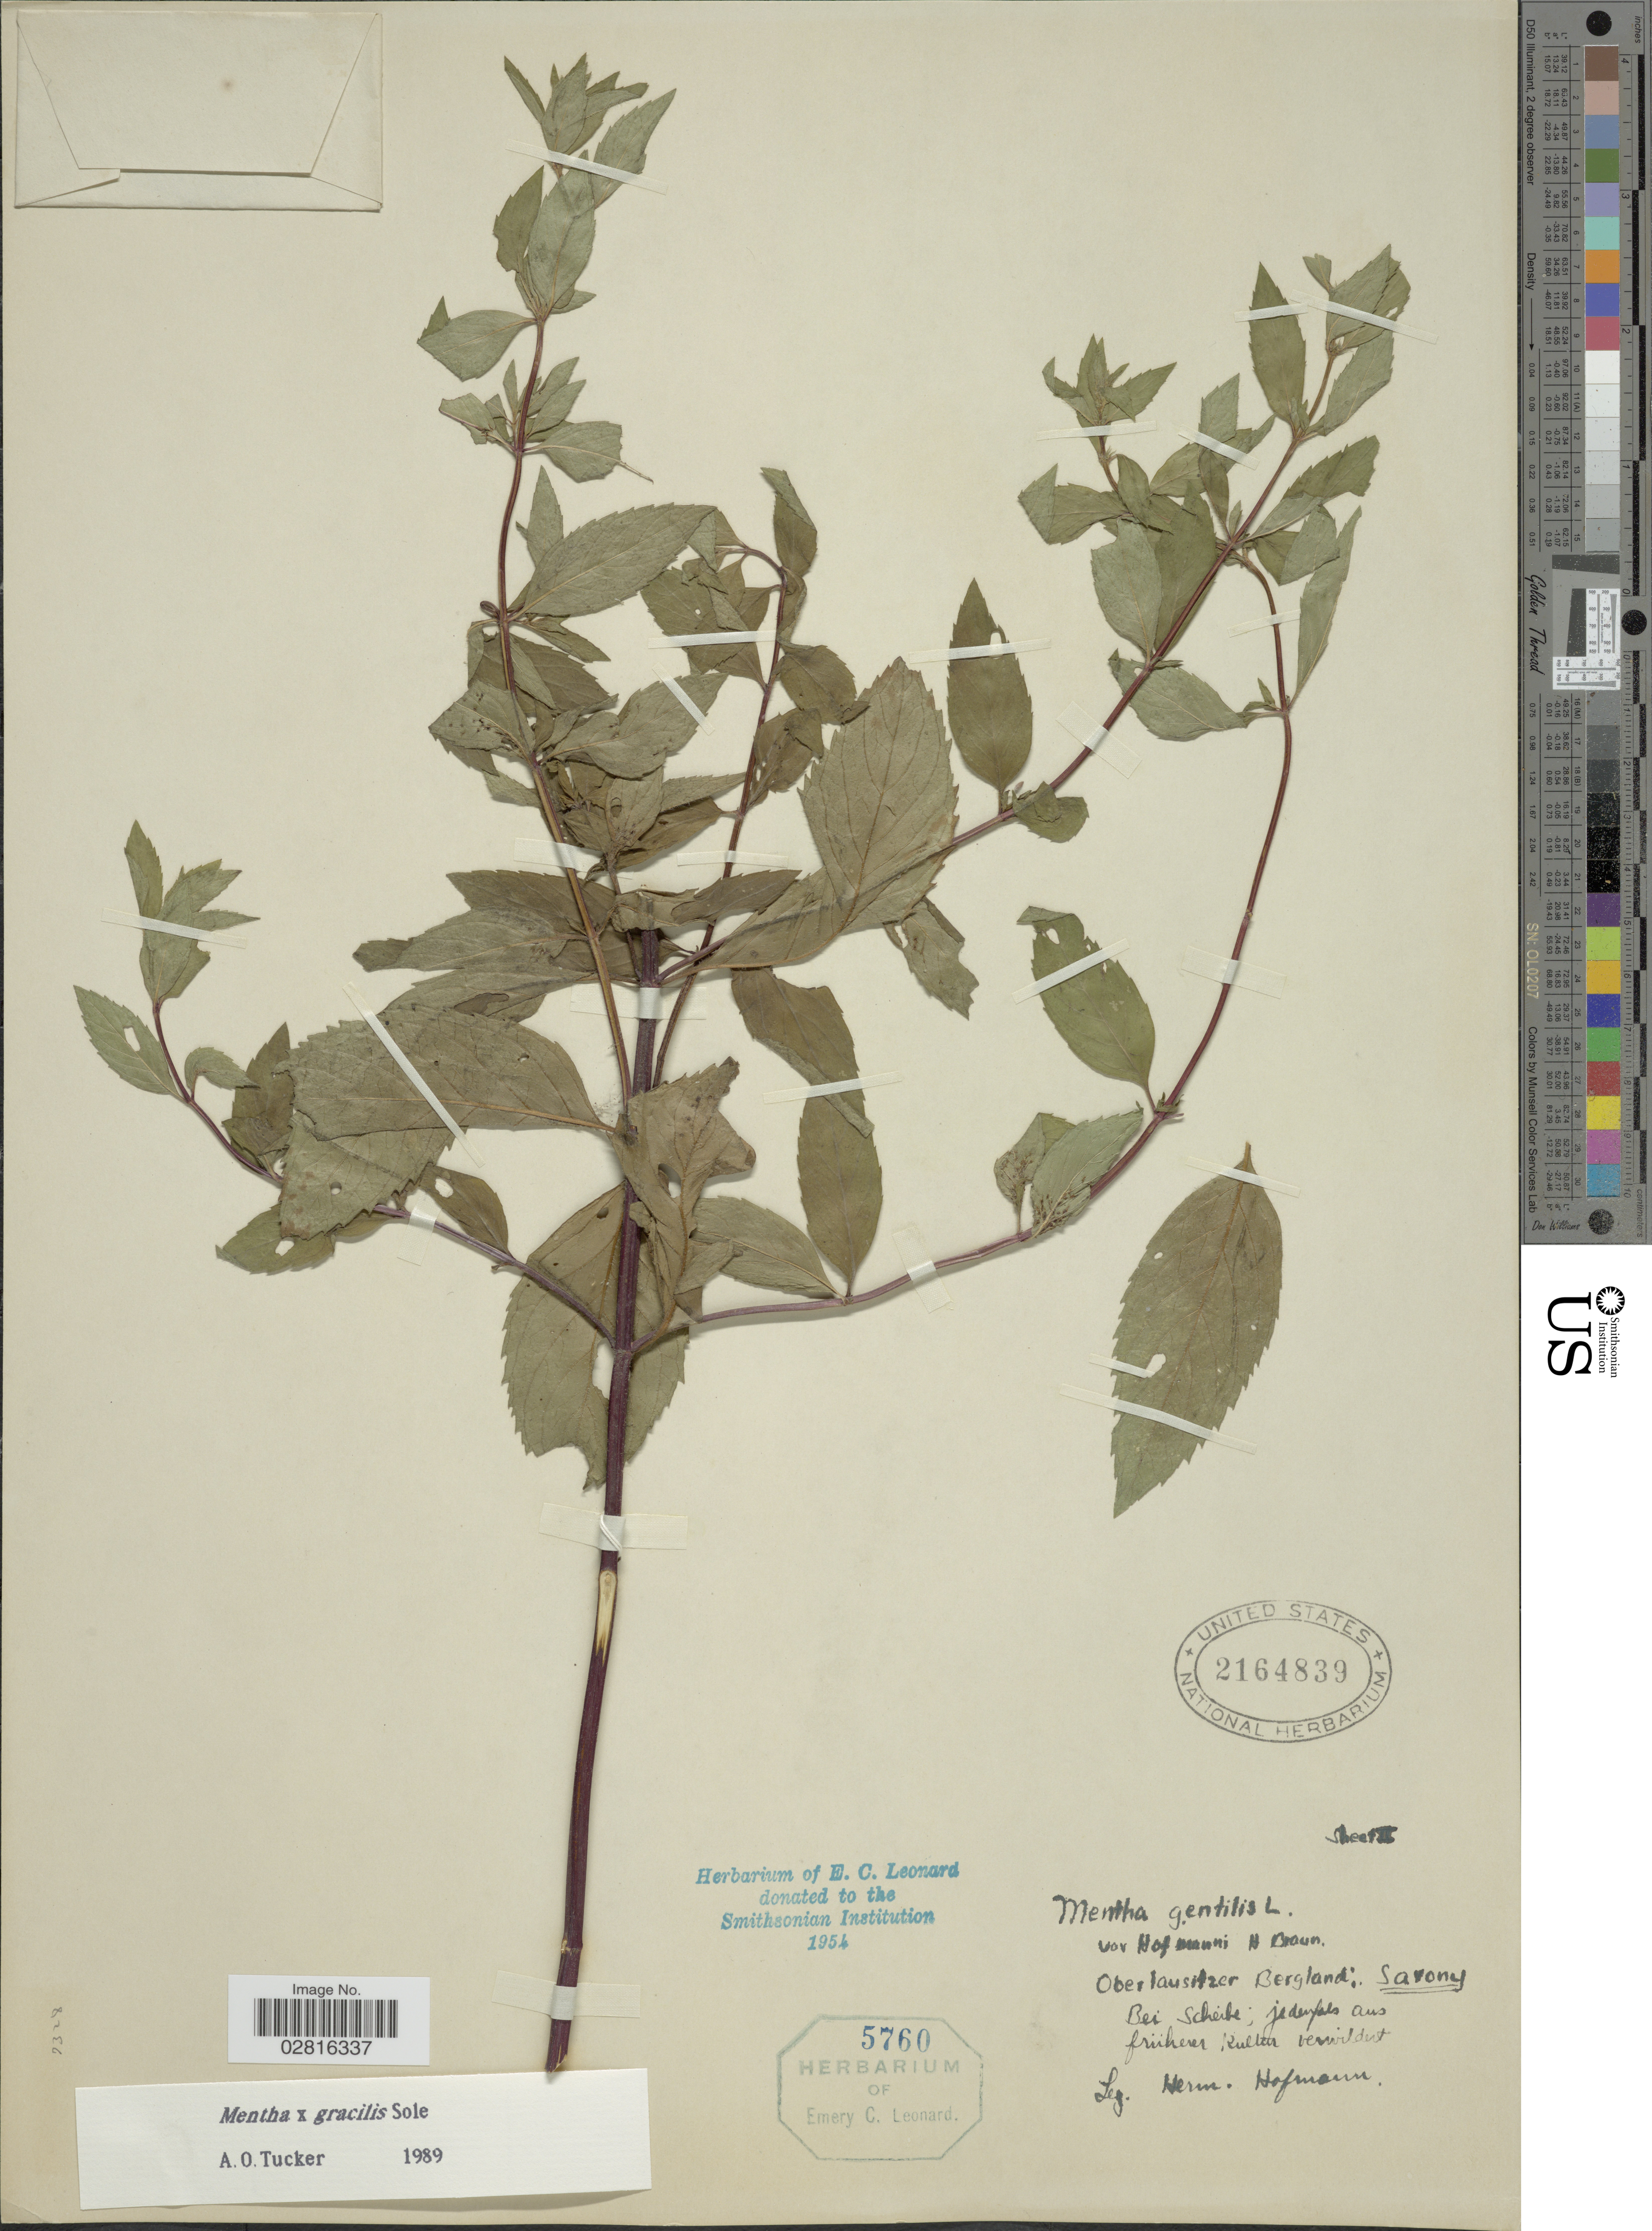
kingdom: Plantae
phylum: Tracheophyta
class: Magnoliopsida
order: Lamiales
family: Lamiaceae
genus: Mentha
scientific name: Mentha x gracilis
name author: Sole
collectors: H. Hofmann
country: Germany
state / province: Sachsen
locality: Oberlausitzer Bergland: Saxony. Bei Scheibe.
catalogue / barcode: US 2164839